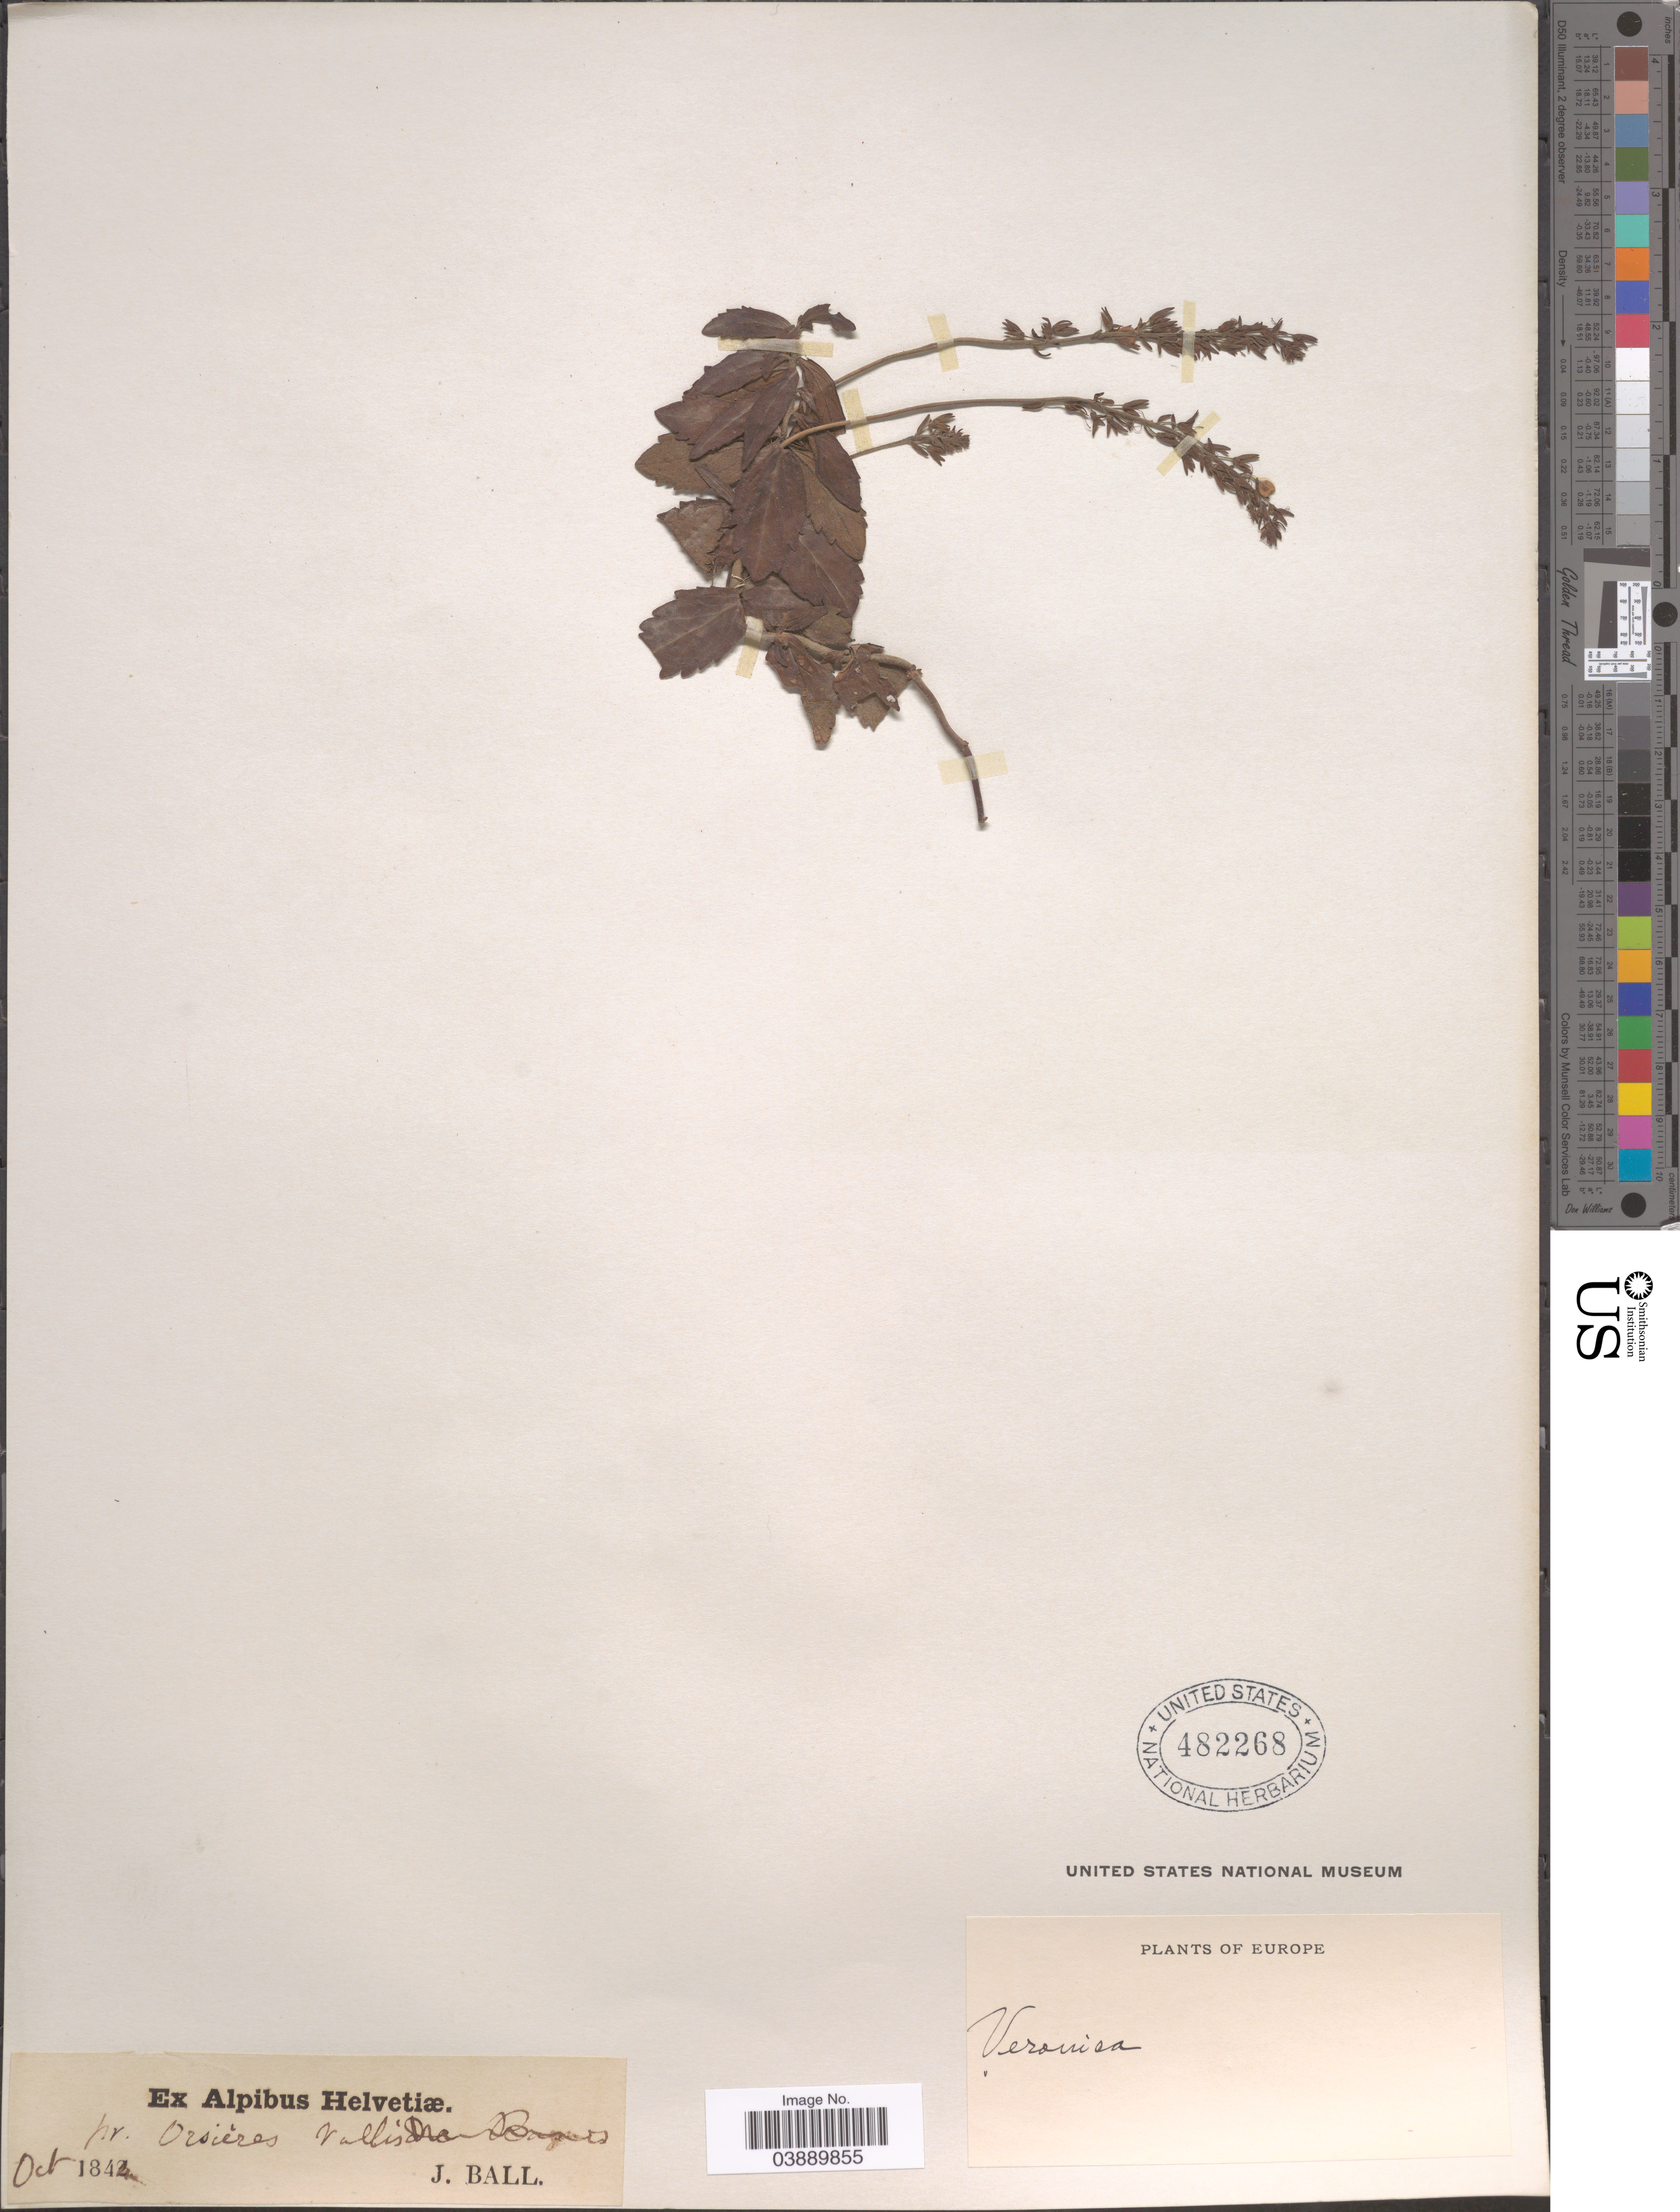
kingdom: Plantae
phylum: Tracheophyta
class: Magnoliopsida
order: Lamiales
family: Plantaginaceae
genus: Veronica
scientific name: Veronica teucrium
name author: L.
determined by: Albach, Dirk C.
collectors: J. Ball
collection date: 1844-10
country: Switzerland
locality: Ex Alpibus Helvetiæ. Pr. Orsières vallis.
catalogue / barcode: US 482268